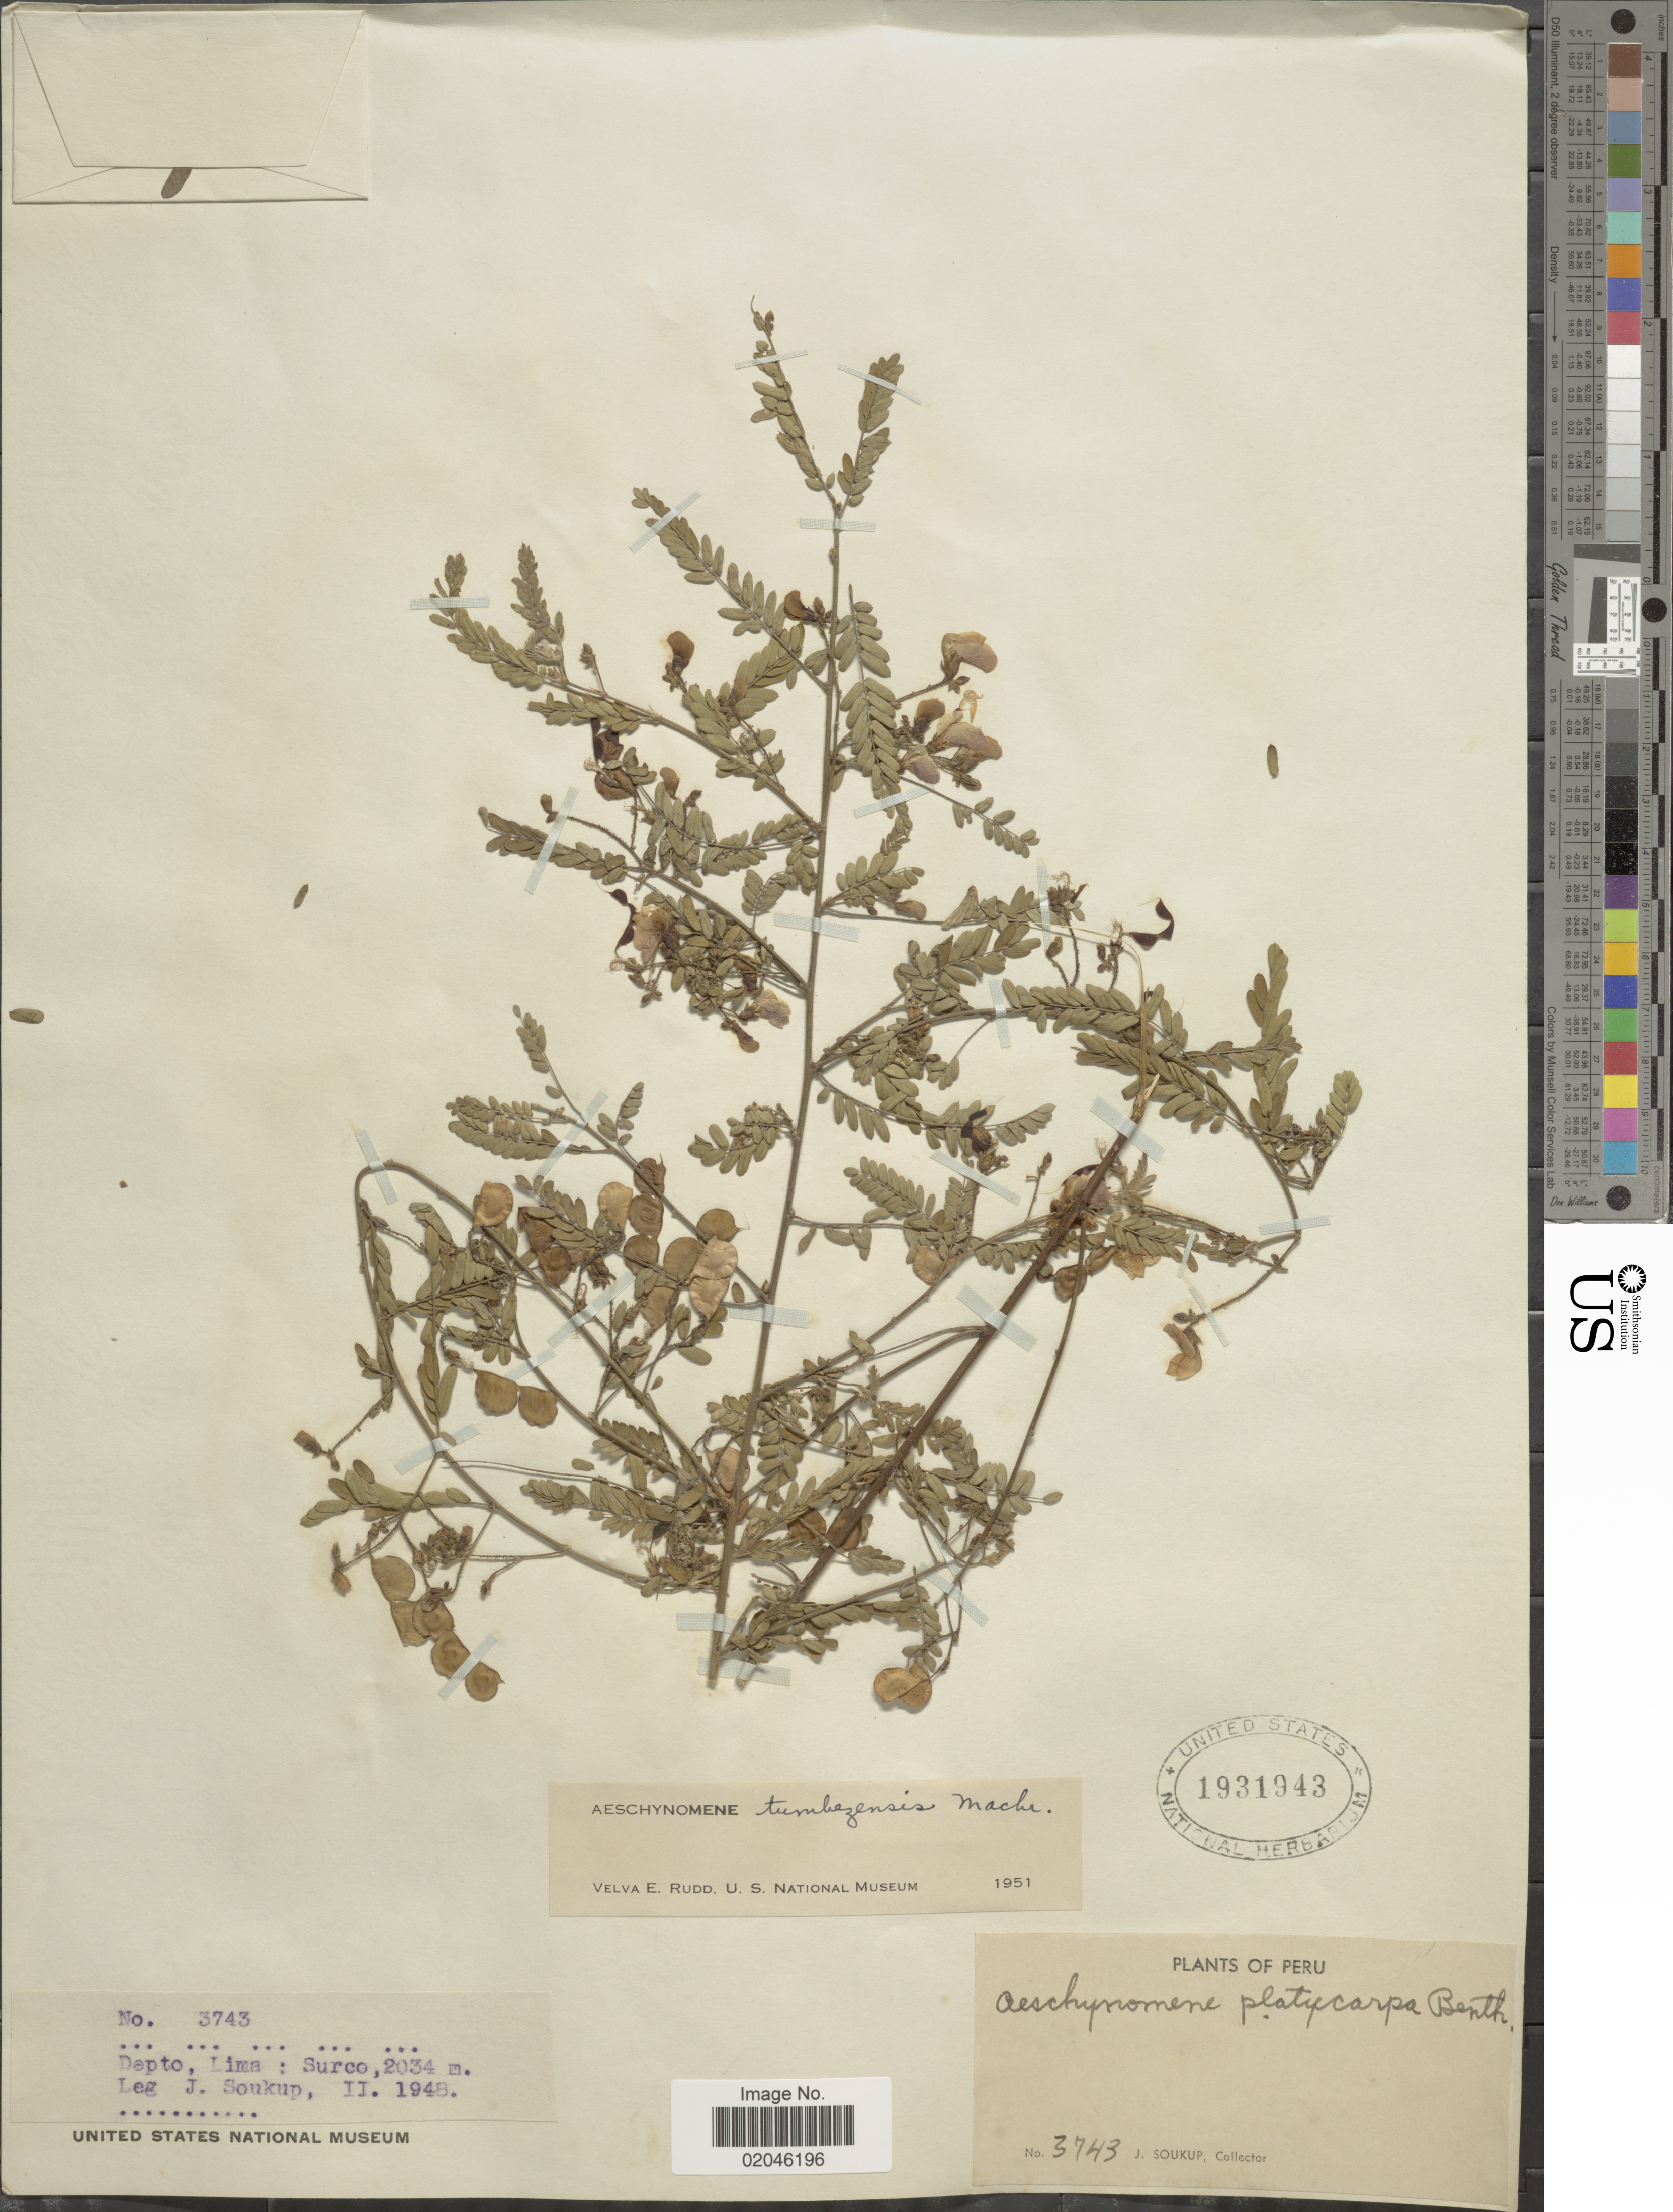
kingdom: Plantae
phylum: Tracheophyta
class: Magnoliopsida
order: Fabales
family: Fabaceae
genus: Aeschynomene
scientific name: Aeschynomene tumbezensis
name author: J.F. Macbr.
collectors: J. Soukup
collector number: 3743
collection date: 1948-02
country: Peru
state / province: Lima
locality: Surco.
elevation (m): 2034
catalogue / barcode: US 1931943